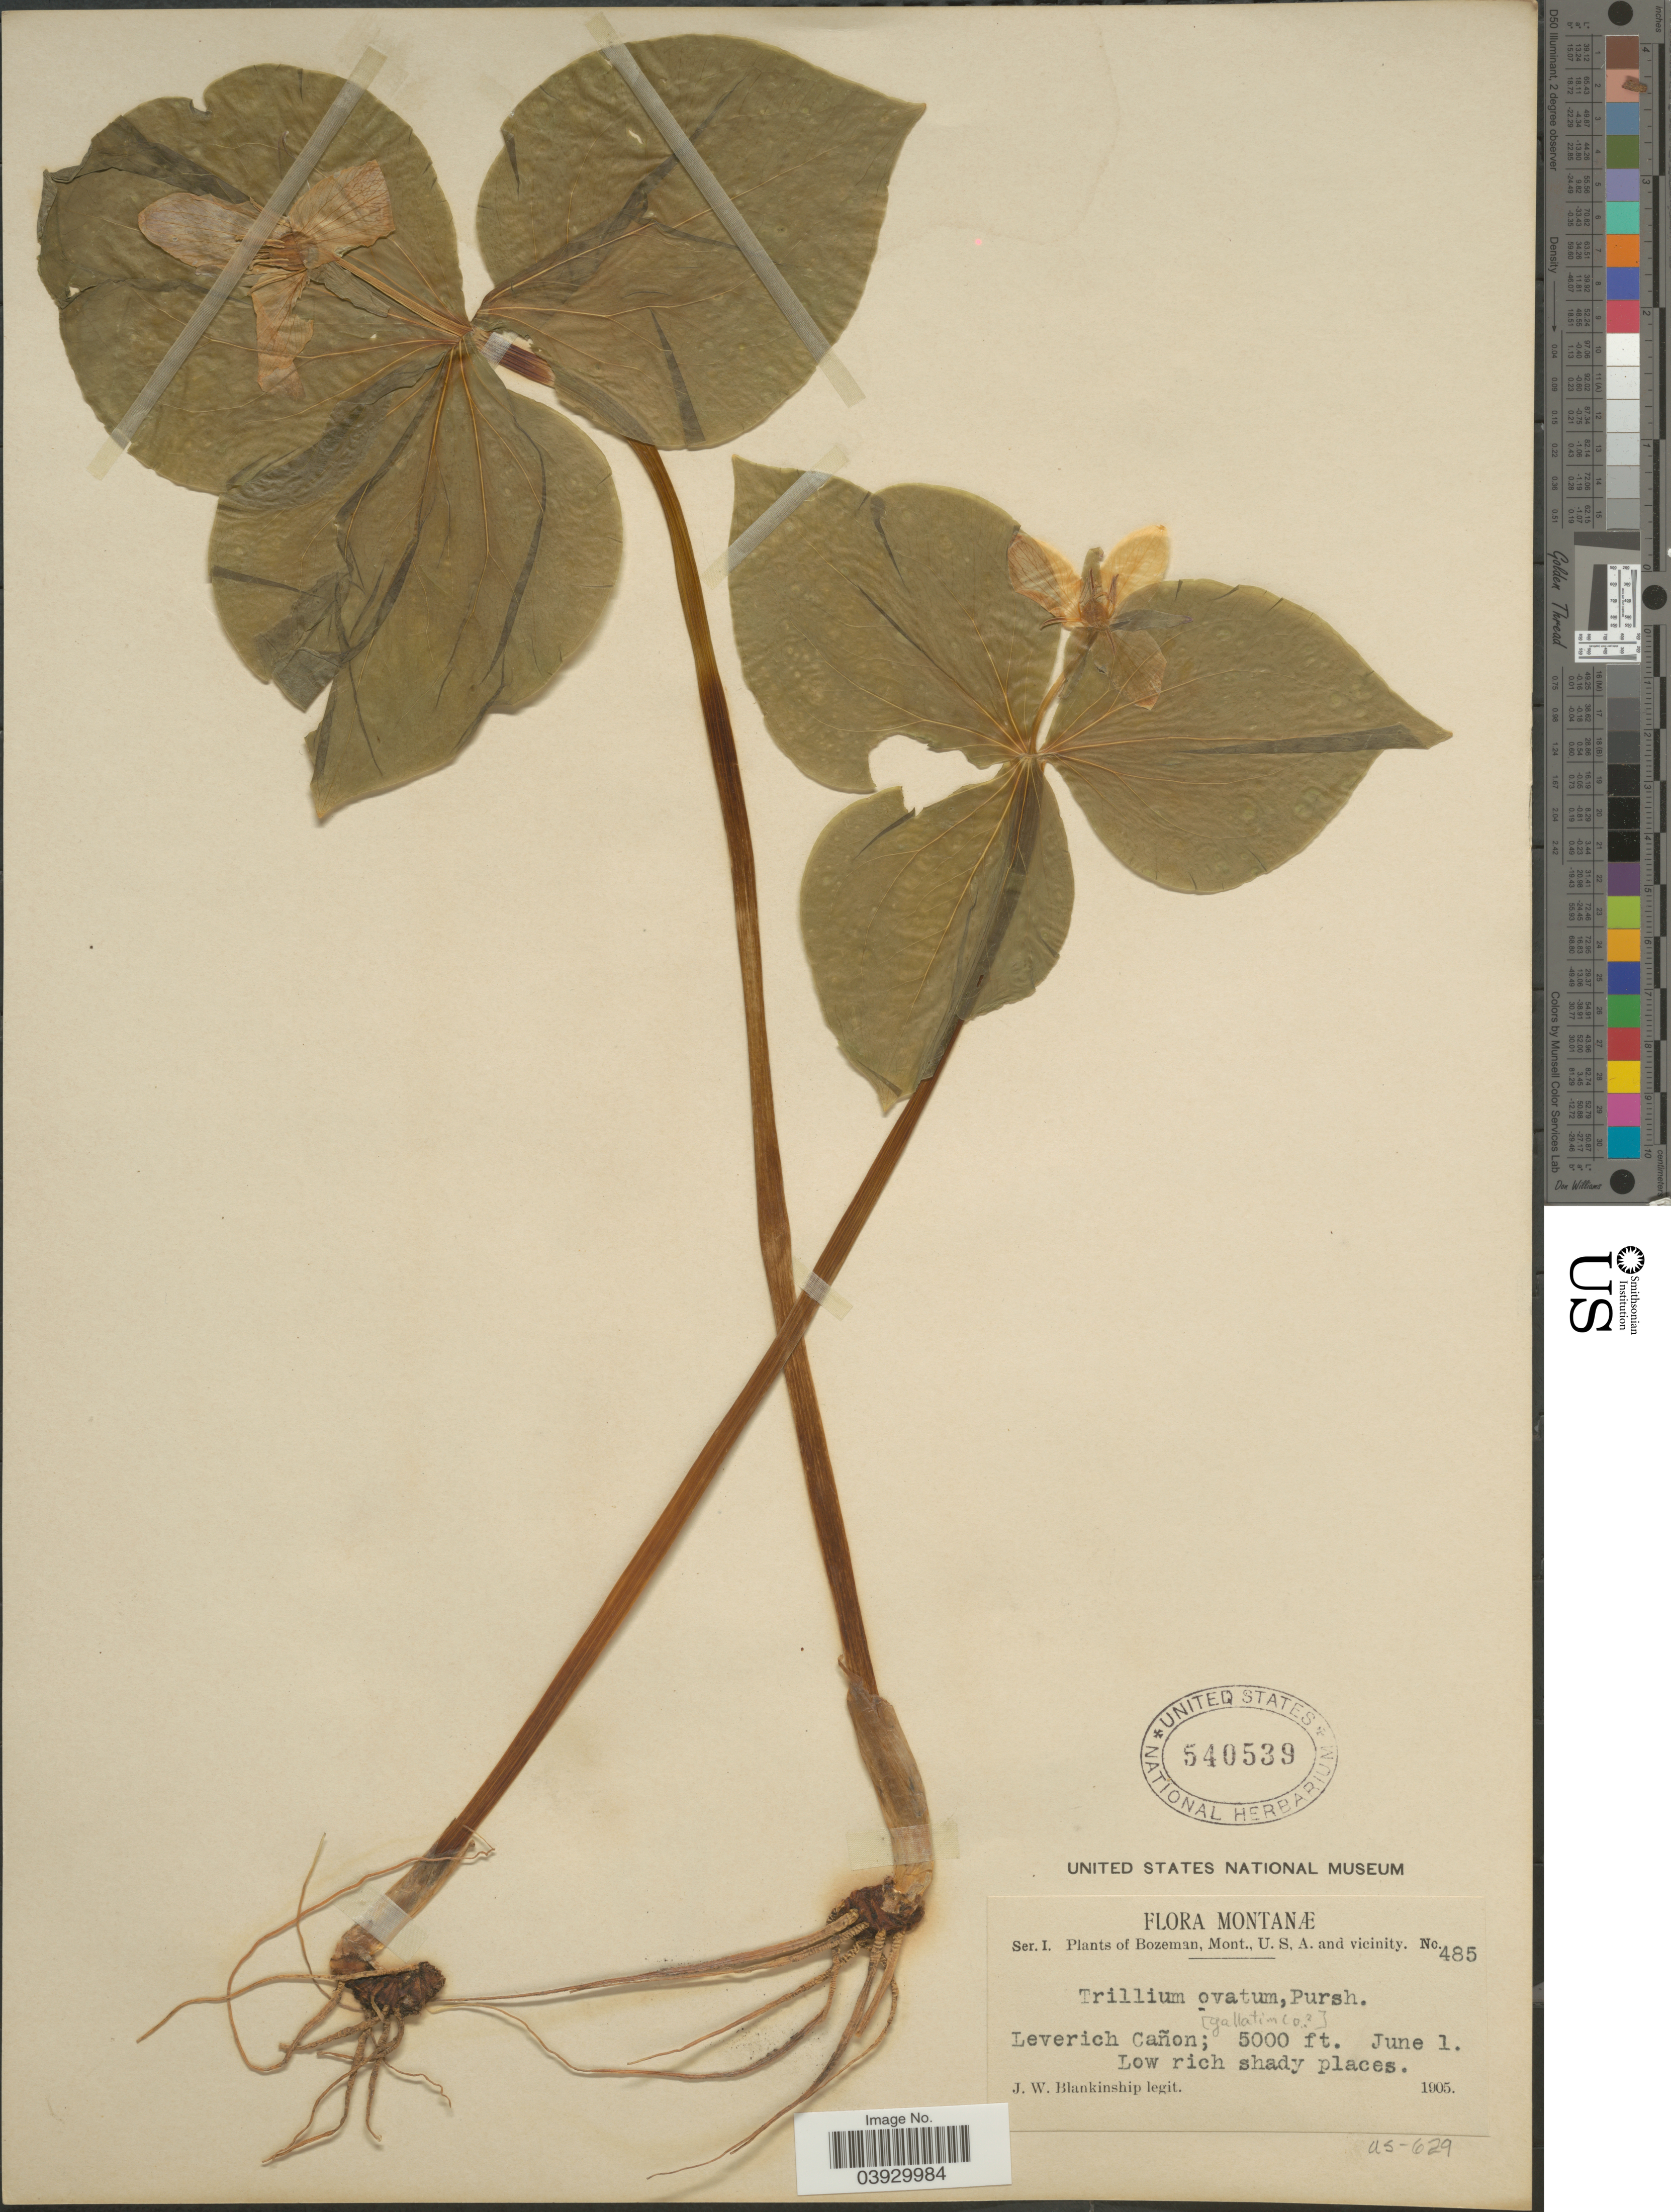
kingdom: Plantae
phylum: Tracheophyta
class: Liliopsida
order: Liliales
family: Melanthiaceae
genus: Trillium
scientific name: Trillium ovatum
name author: Pursh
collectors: J. W. Blankinship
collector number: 485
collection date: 1905-06-01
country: United States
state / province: Montana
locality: Bozeman, U.S.A. and vicinity. Leverich Cañon; Gallatin Co.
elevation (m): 1524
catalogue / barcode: US 540539